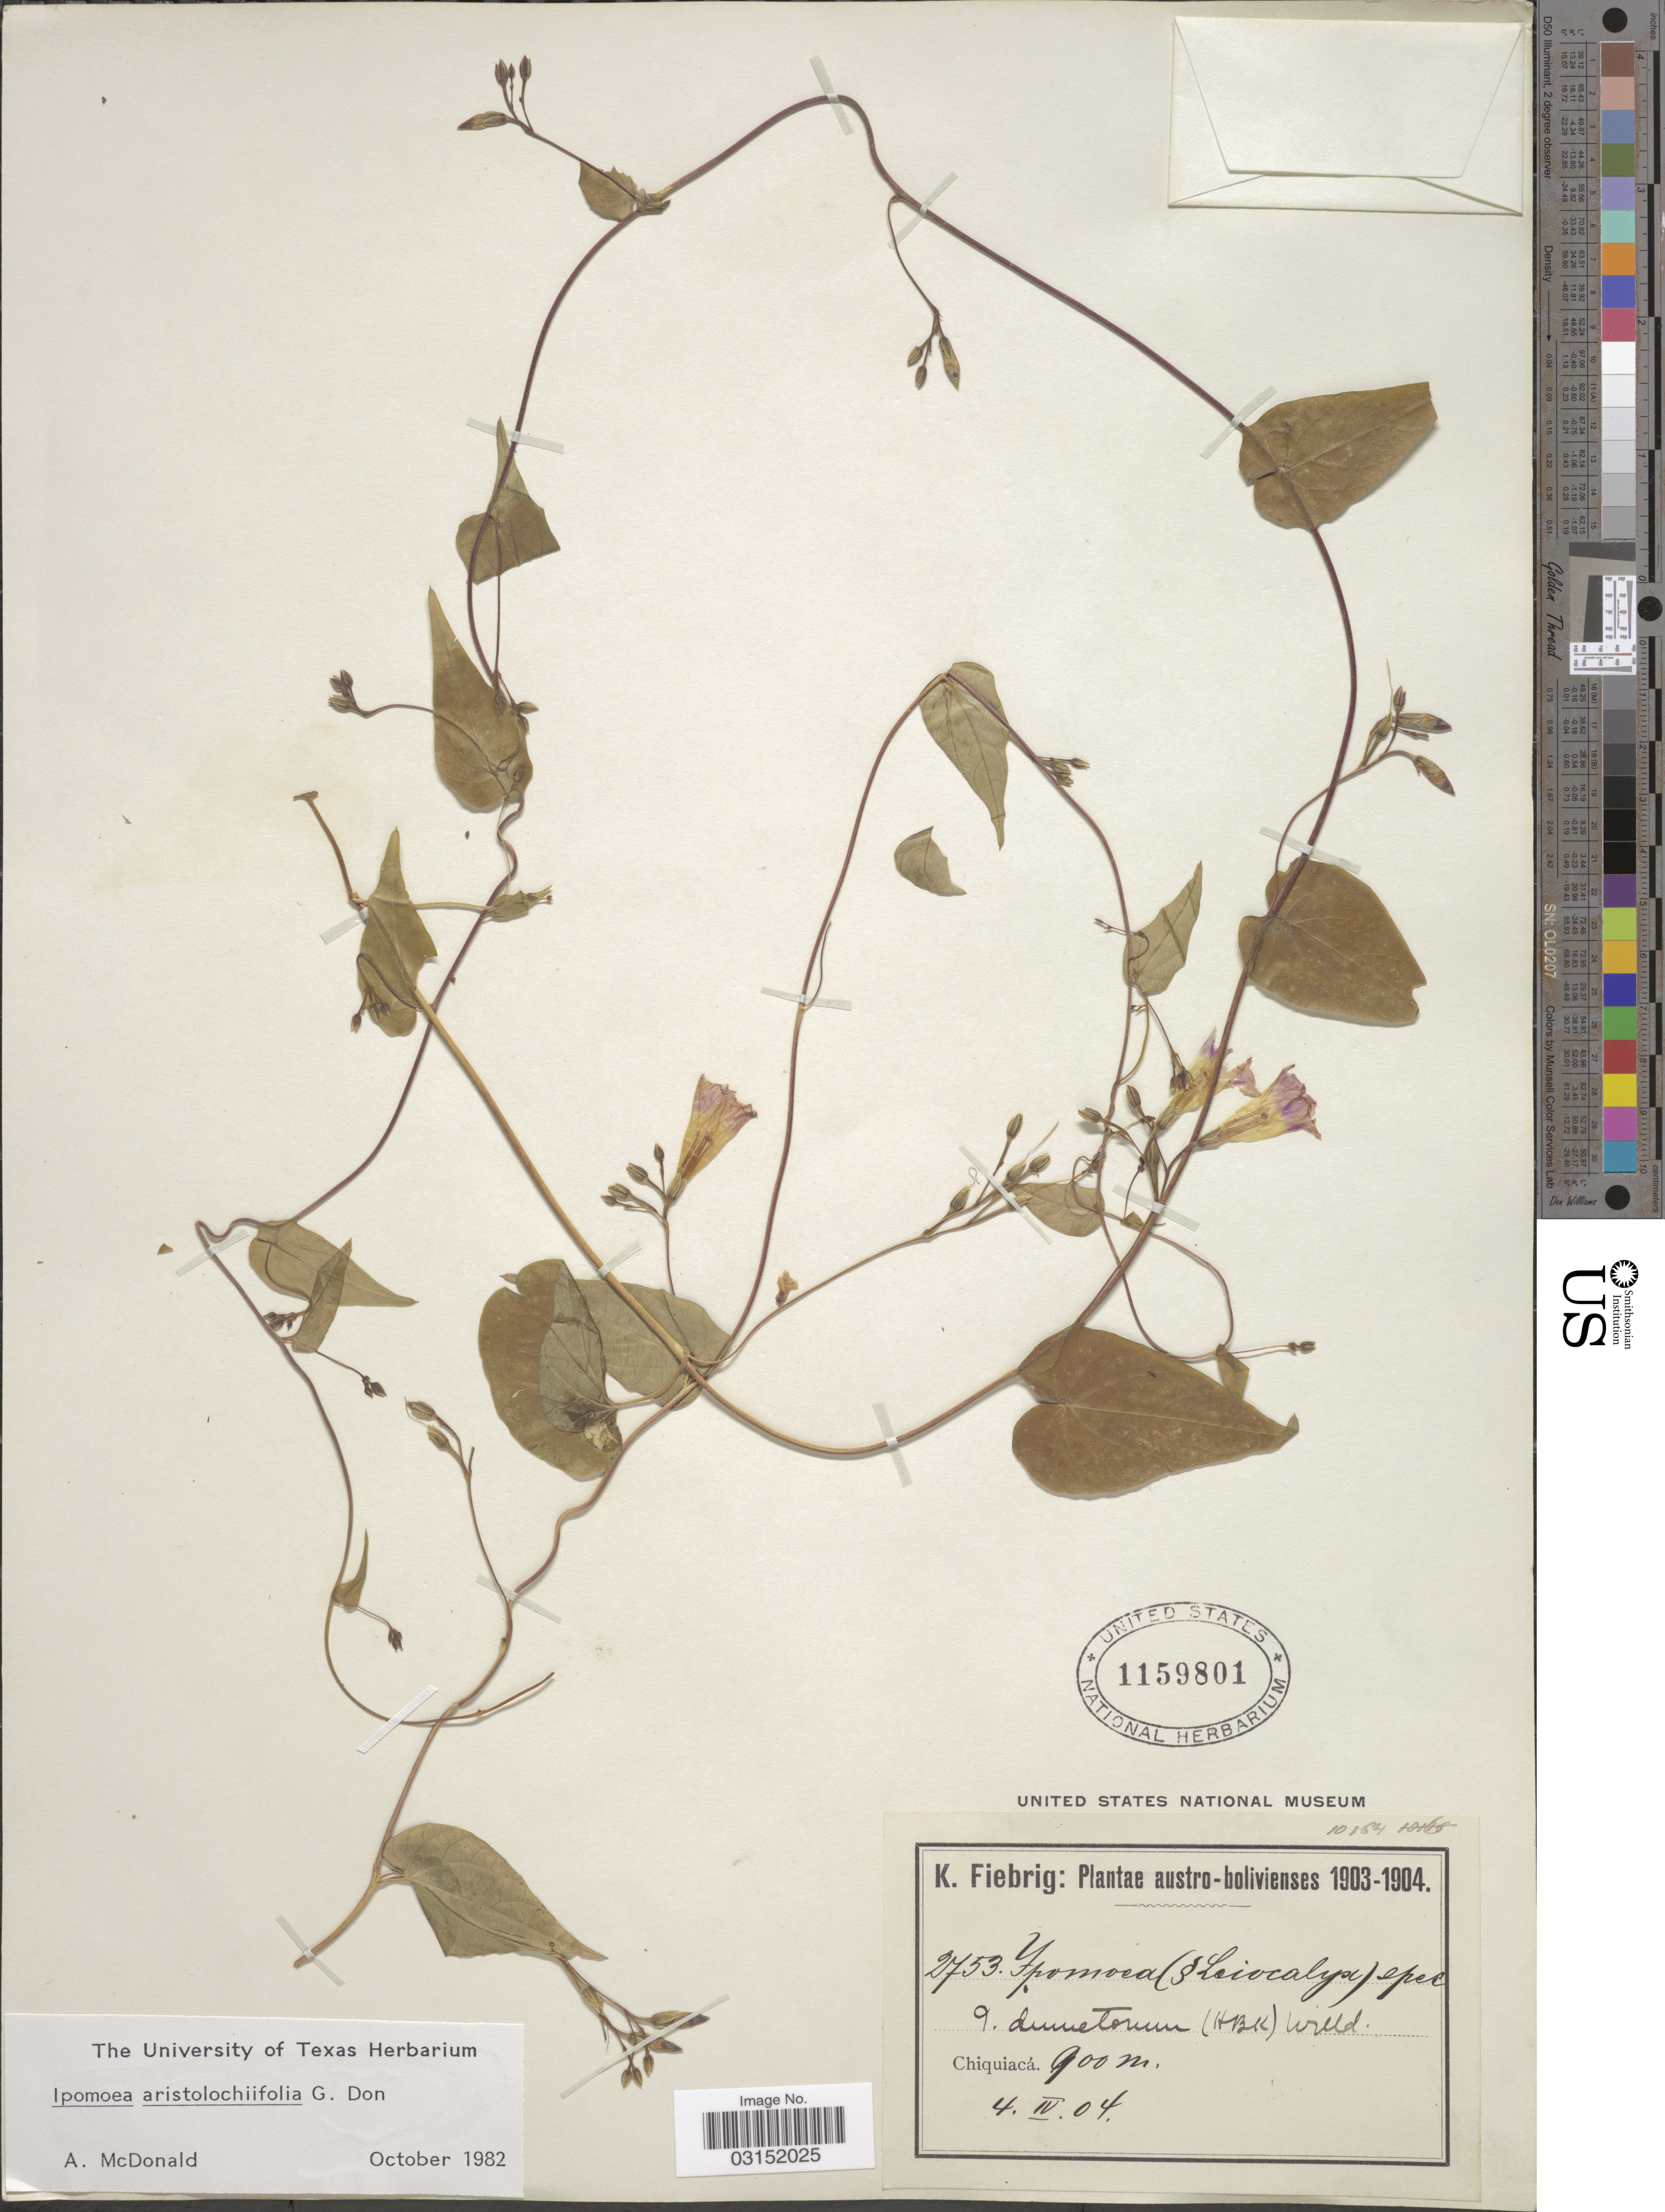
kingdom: Plantae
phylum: Tracheophyta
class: Magnoliopsida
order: Solanales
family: Convolvulaceae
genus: Ipomoea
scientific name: Ipomoea aristolochiifolia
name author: G. Don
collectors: K. Fiebrig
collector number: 2753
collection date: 1904-04-04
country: Bolivia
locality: Chiquiacá.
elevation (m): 900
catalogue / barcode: US 1159801